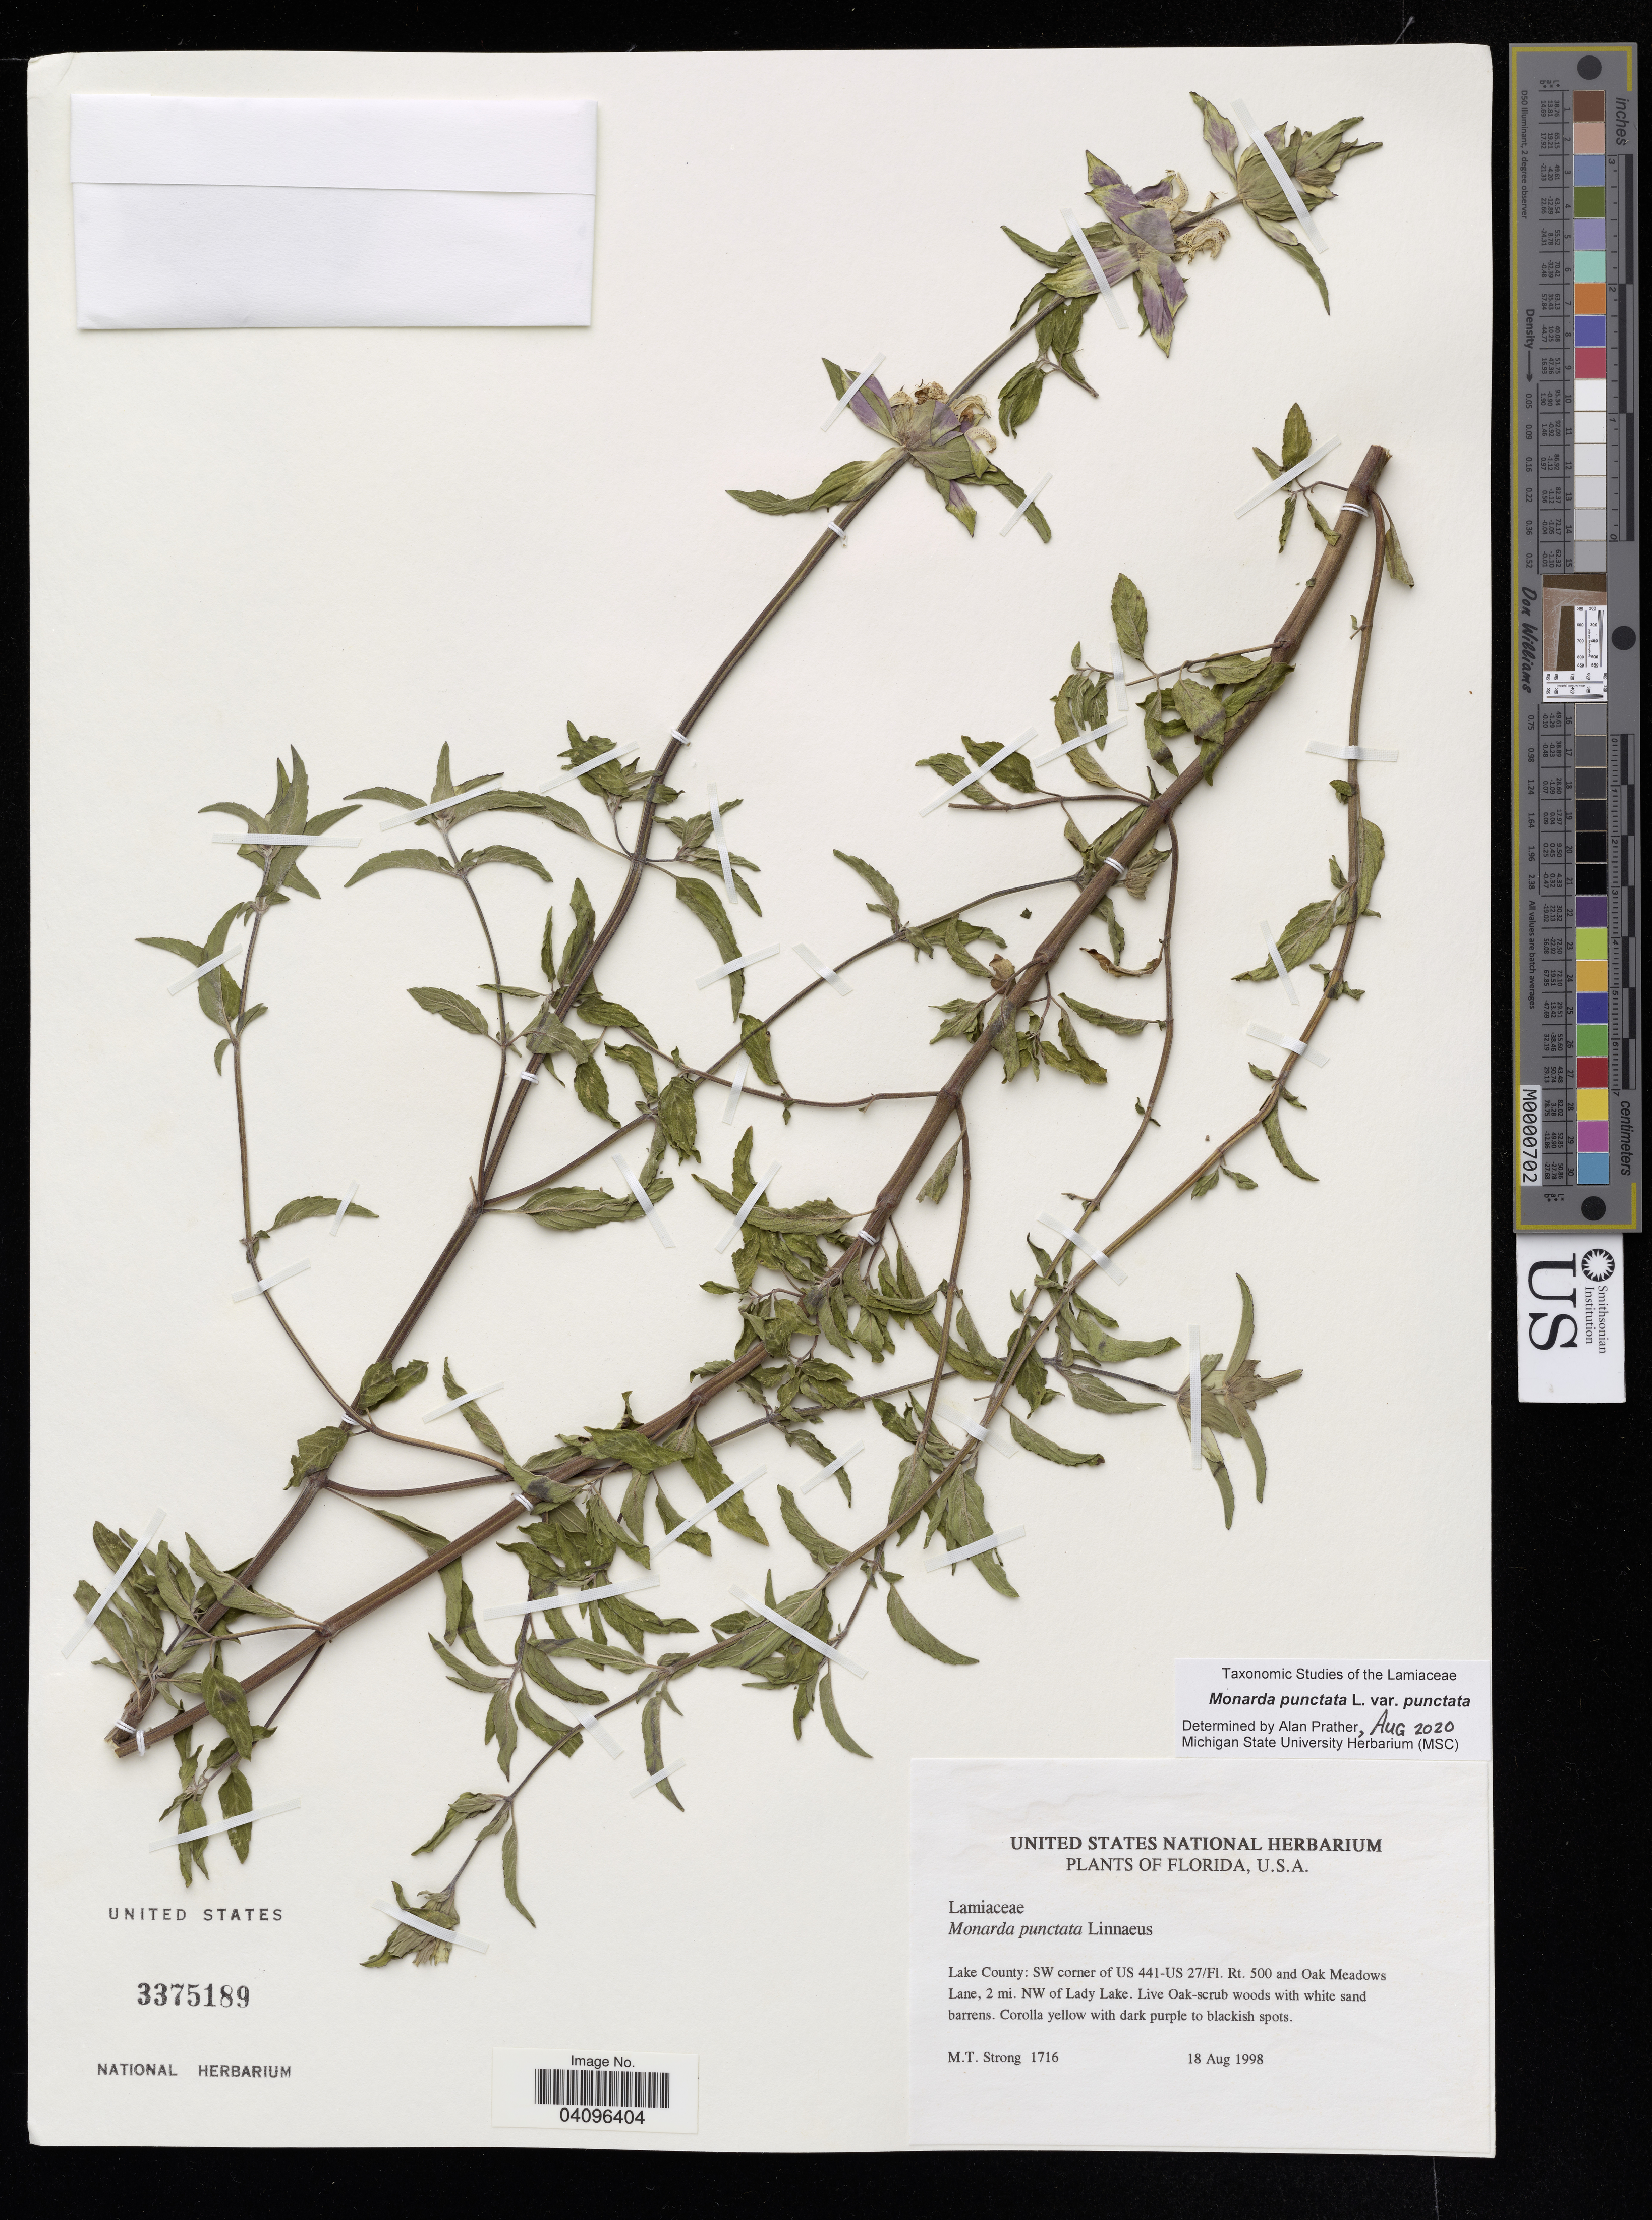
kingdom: Plantae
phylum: Tracheophyta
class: Magnoliopsida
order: Lamiales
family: Lamiaceae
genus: Monarda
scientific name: Monarda punctata var. punctata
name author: L.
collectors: M. T. Strong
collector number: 1716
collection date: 1998-08-18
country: United States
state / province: Florida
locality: Lake County: SW corner of US 441-US 27/Fl. Rt. 500 and Oak Meadows Lane, 2 mi. NW of Lady Lake.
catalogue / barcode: US 3375189